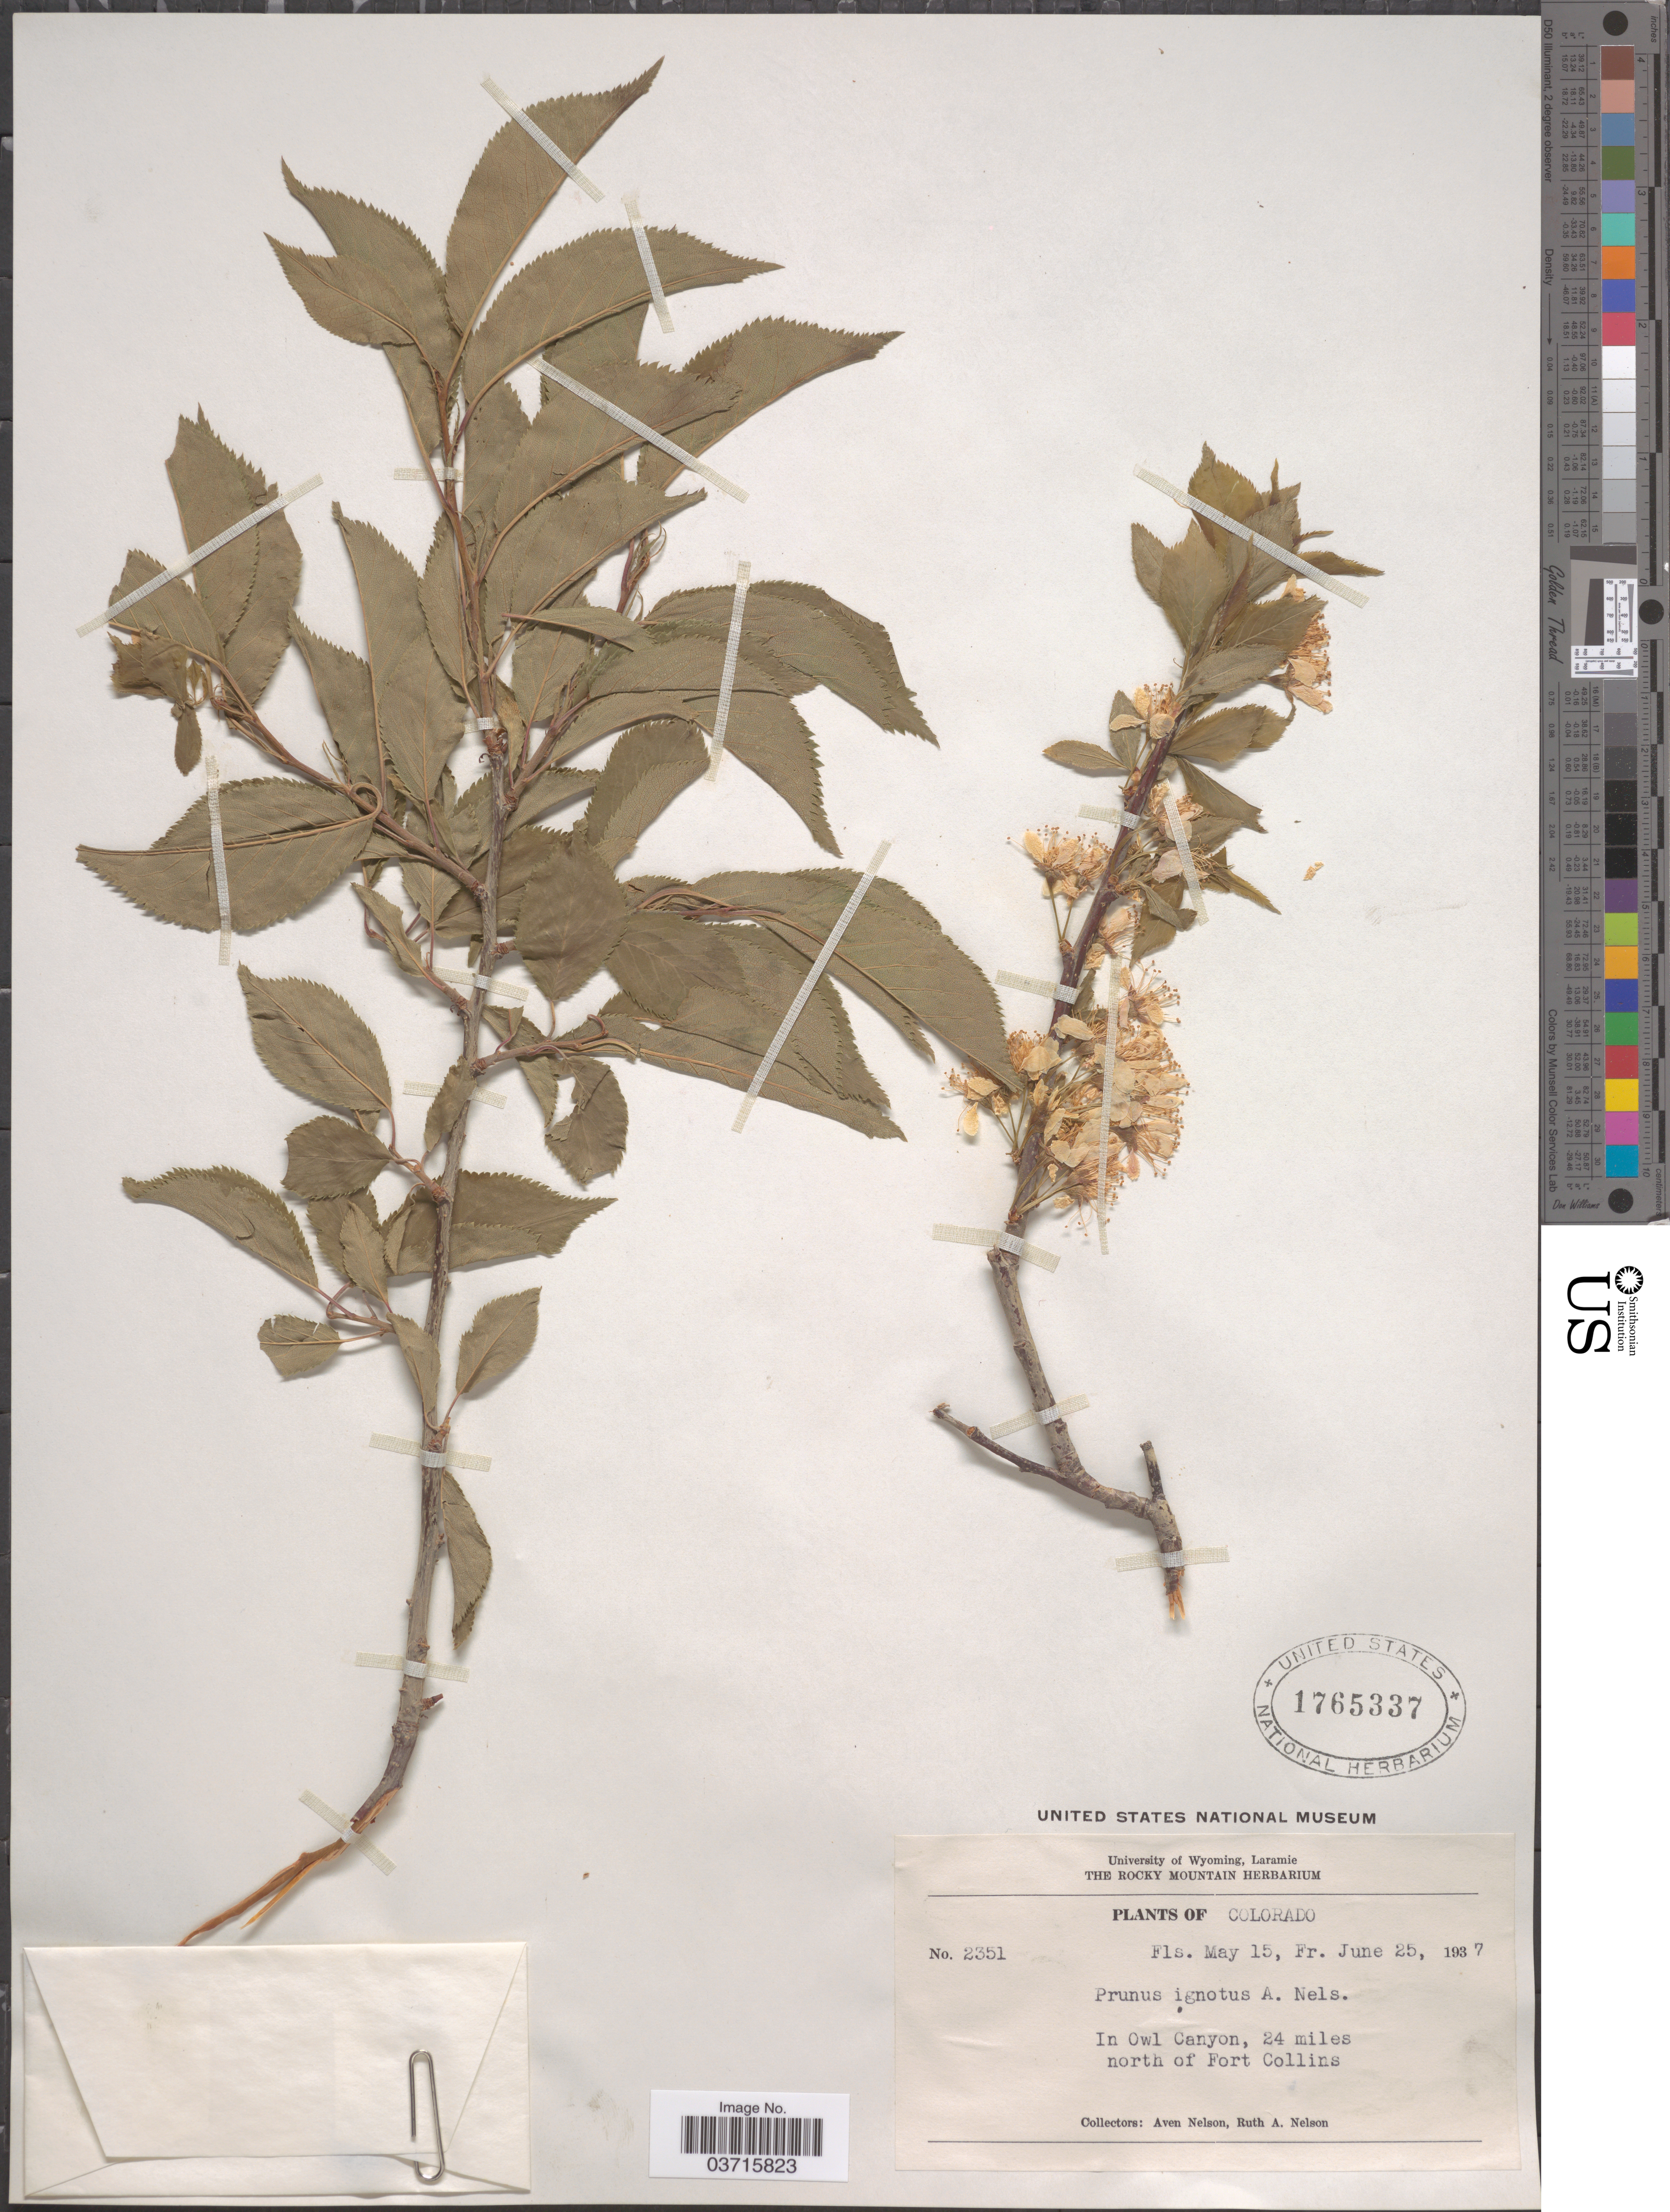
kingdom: Plantae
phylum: Tracheophyta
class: Magnoliopsida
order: Rosales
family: Rosaceae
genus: Prunus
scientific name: Prunus ignotus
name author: A. Nelson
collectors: A. Nelson & R. A. Nelson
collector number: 2351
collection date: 1937-05-15/1937-06-25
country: United States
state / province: Colorado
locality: In Owl Canyon, 24 miles north of Fort Collins.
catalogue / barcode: US 1765337